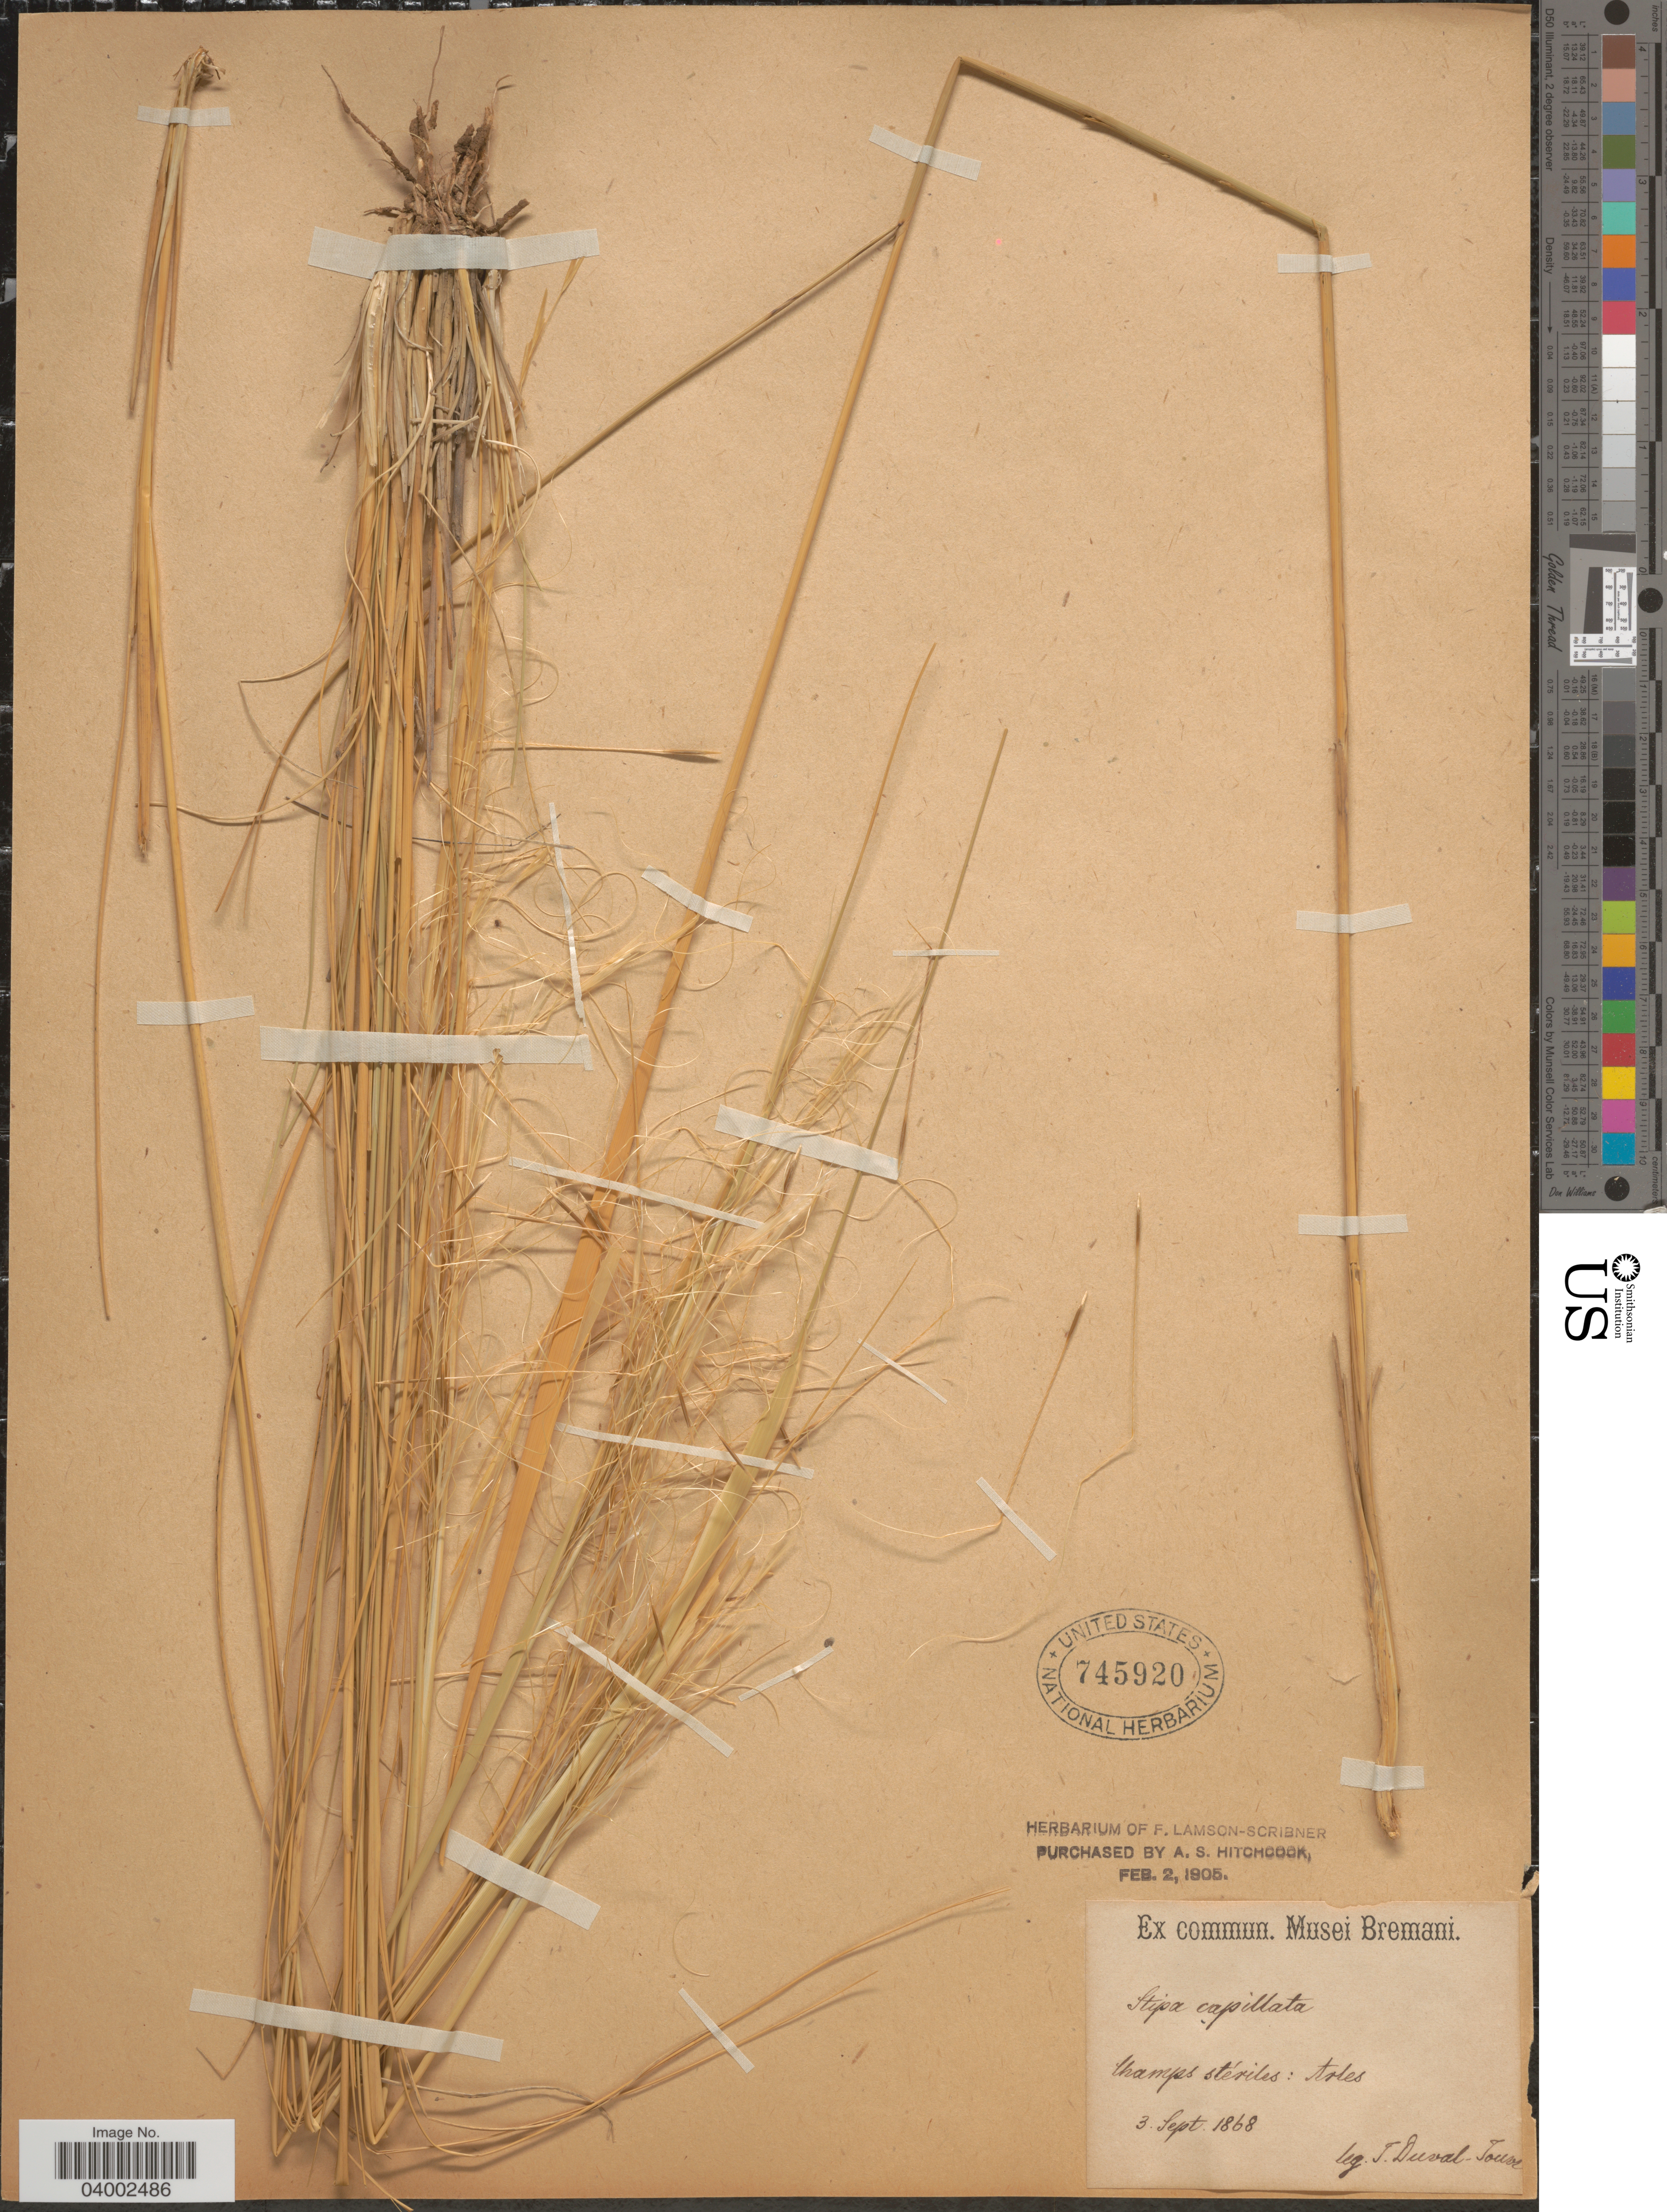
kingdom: Plantae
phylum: Tracheophyta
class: Liliopsida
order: Poales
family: Poaceae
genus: Stipa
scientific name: Stipa capillata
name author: L.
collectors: J. Duval-Jouve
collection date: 1868-09-03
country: France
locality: Champs stériles: Arles.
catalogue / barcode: US 745920